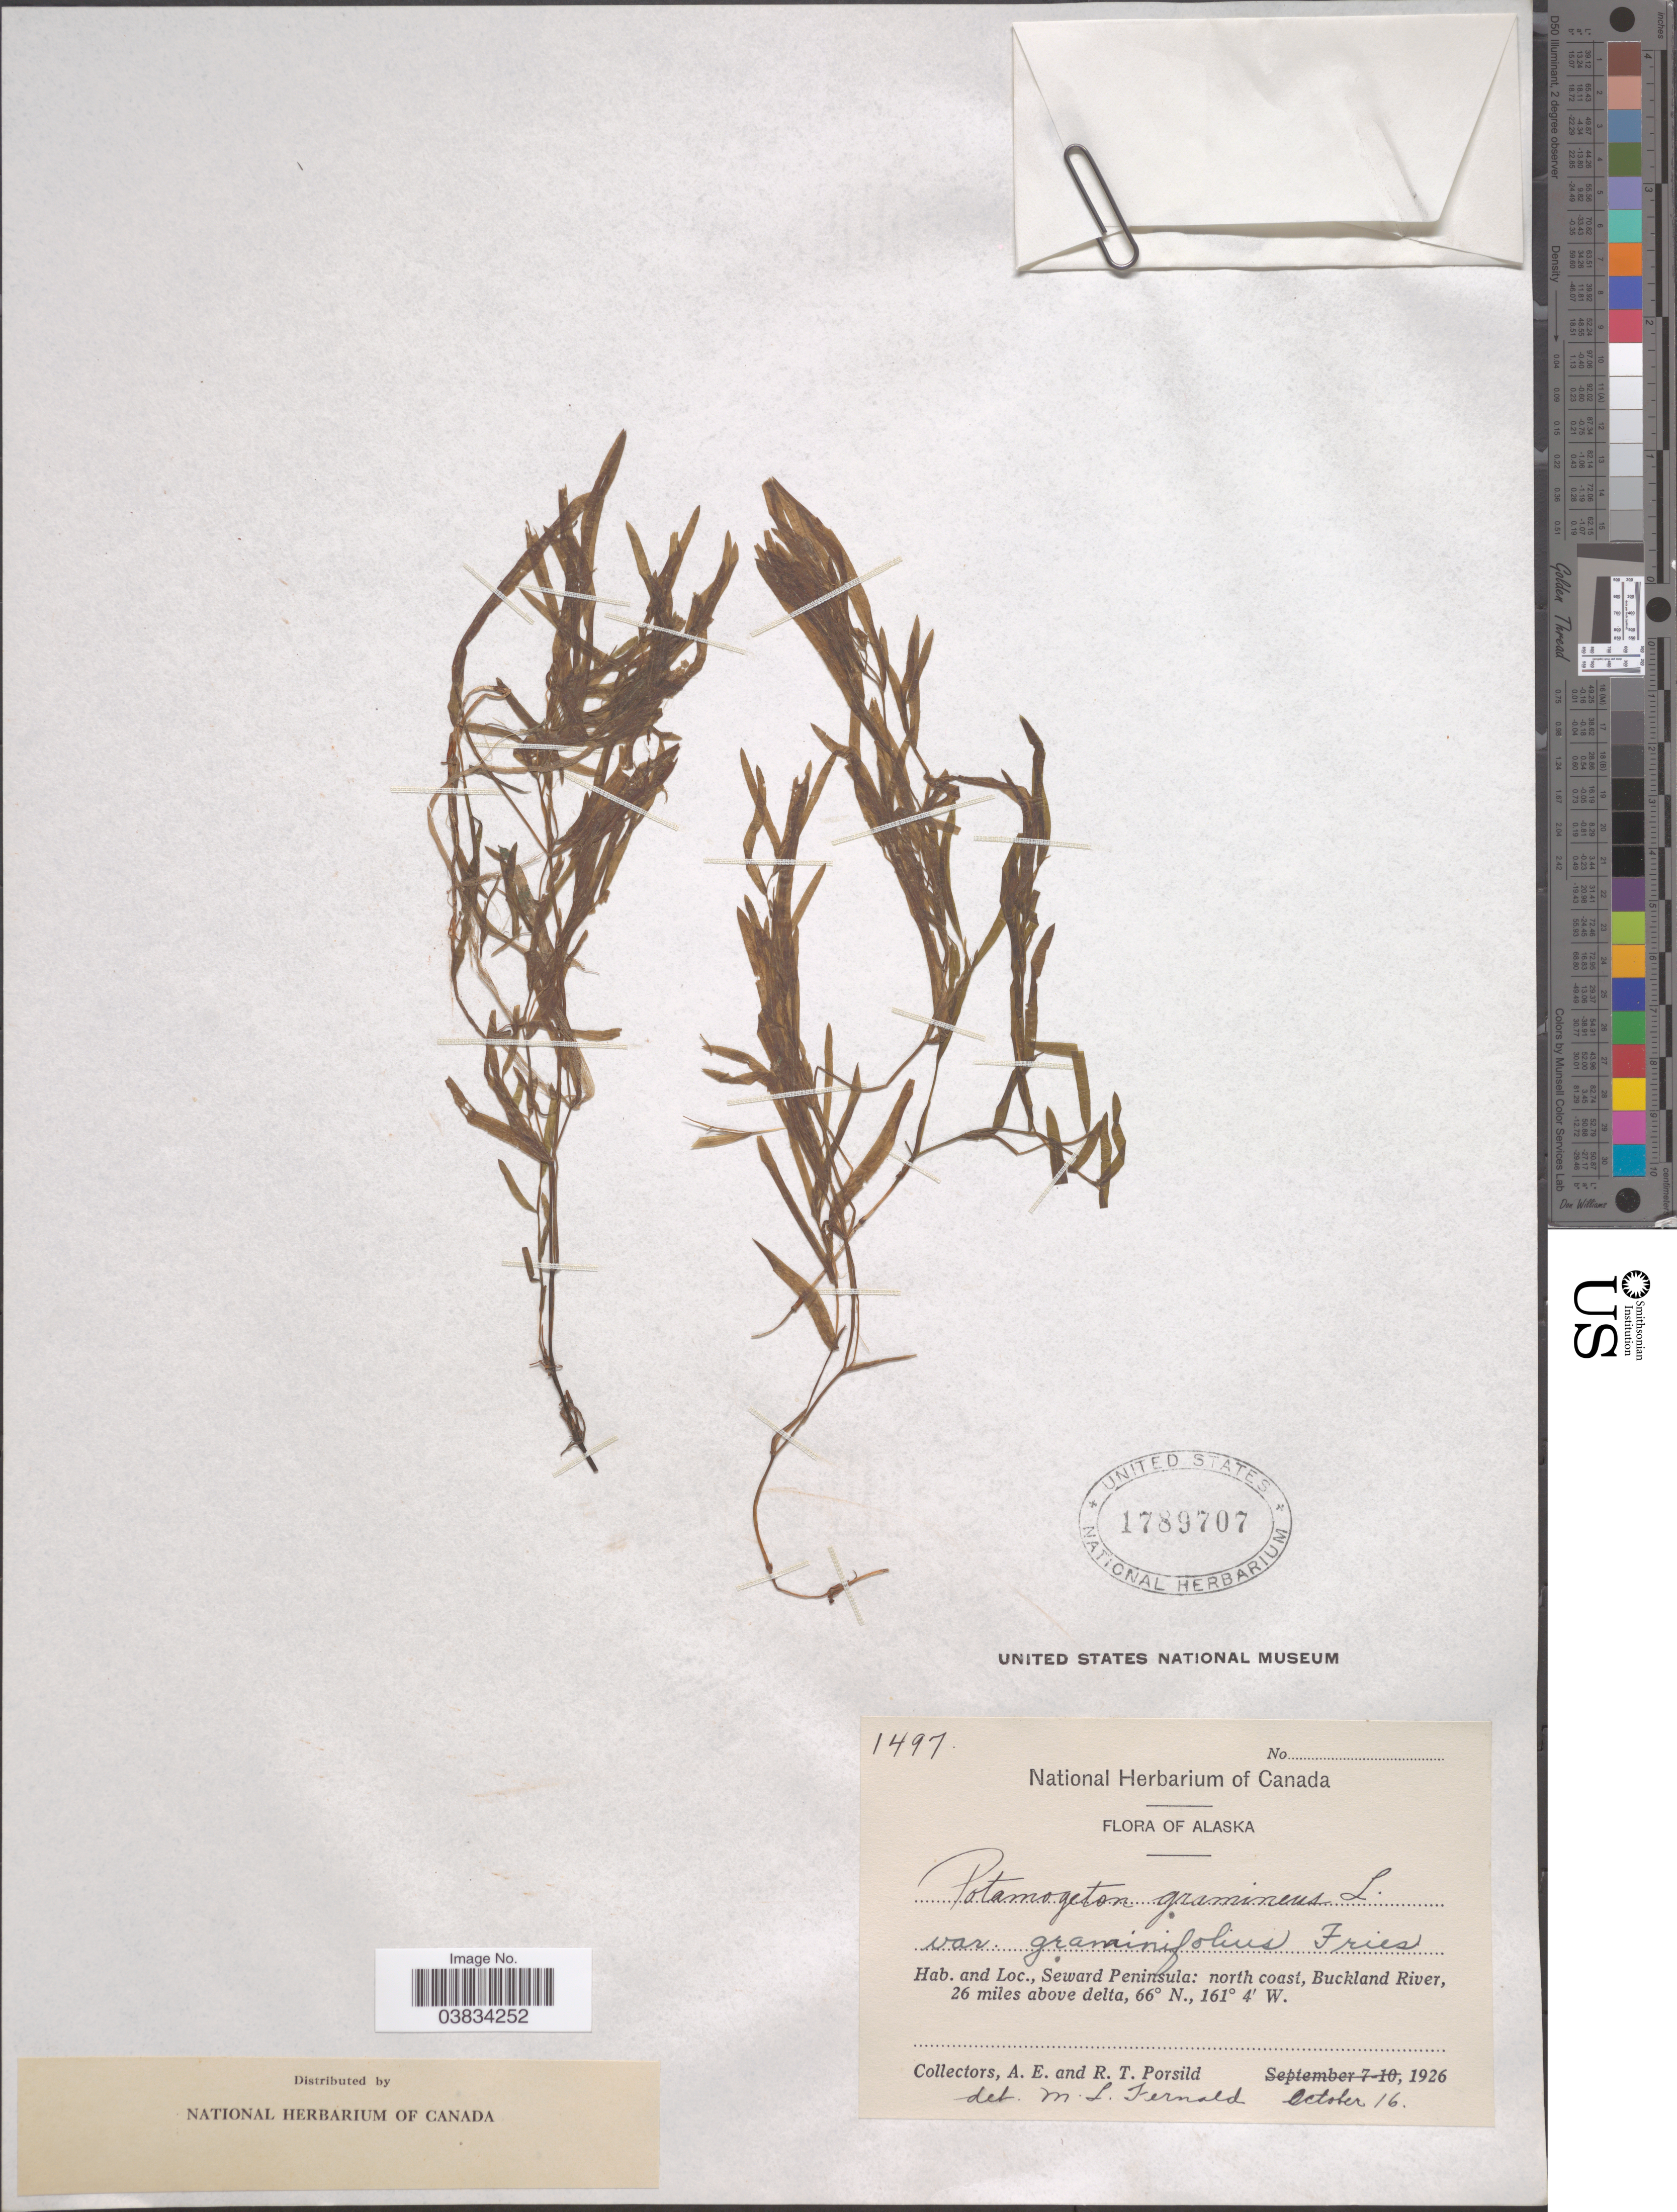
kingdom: Plantae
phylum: Tracheophyta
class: Liliopsida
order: Alismatales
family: Potamogetonaceae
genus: Potamogeton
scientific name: Potamogeton gramineus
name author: L.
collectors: A. E. Porsild & R. T. Porsild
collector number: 1497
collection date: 1926-10-16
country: United States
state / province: Alaska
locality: Seward Peninsula: north coast, Buckland River, 26 miles above delta.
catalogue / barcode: US 1789707